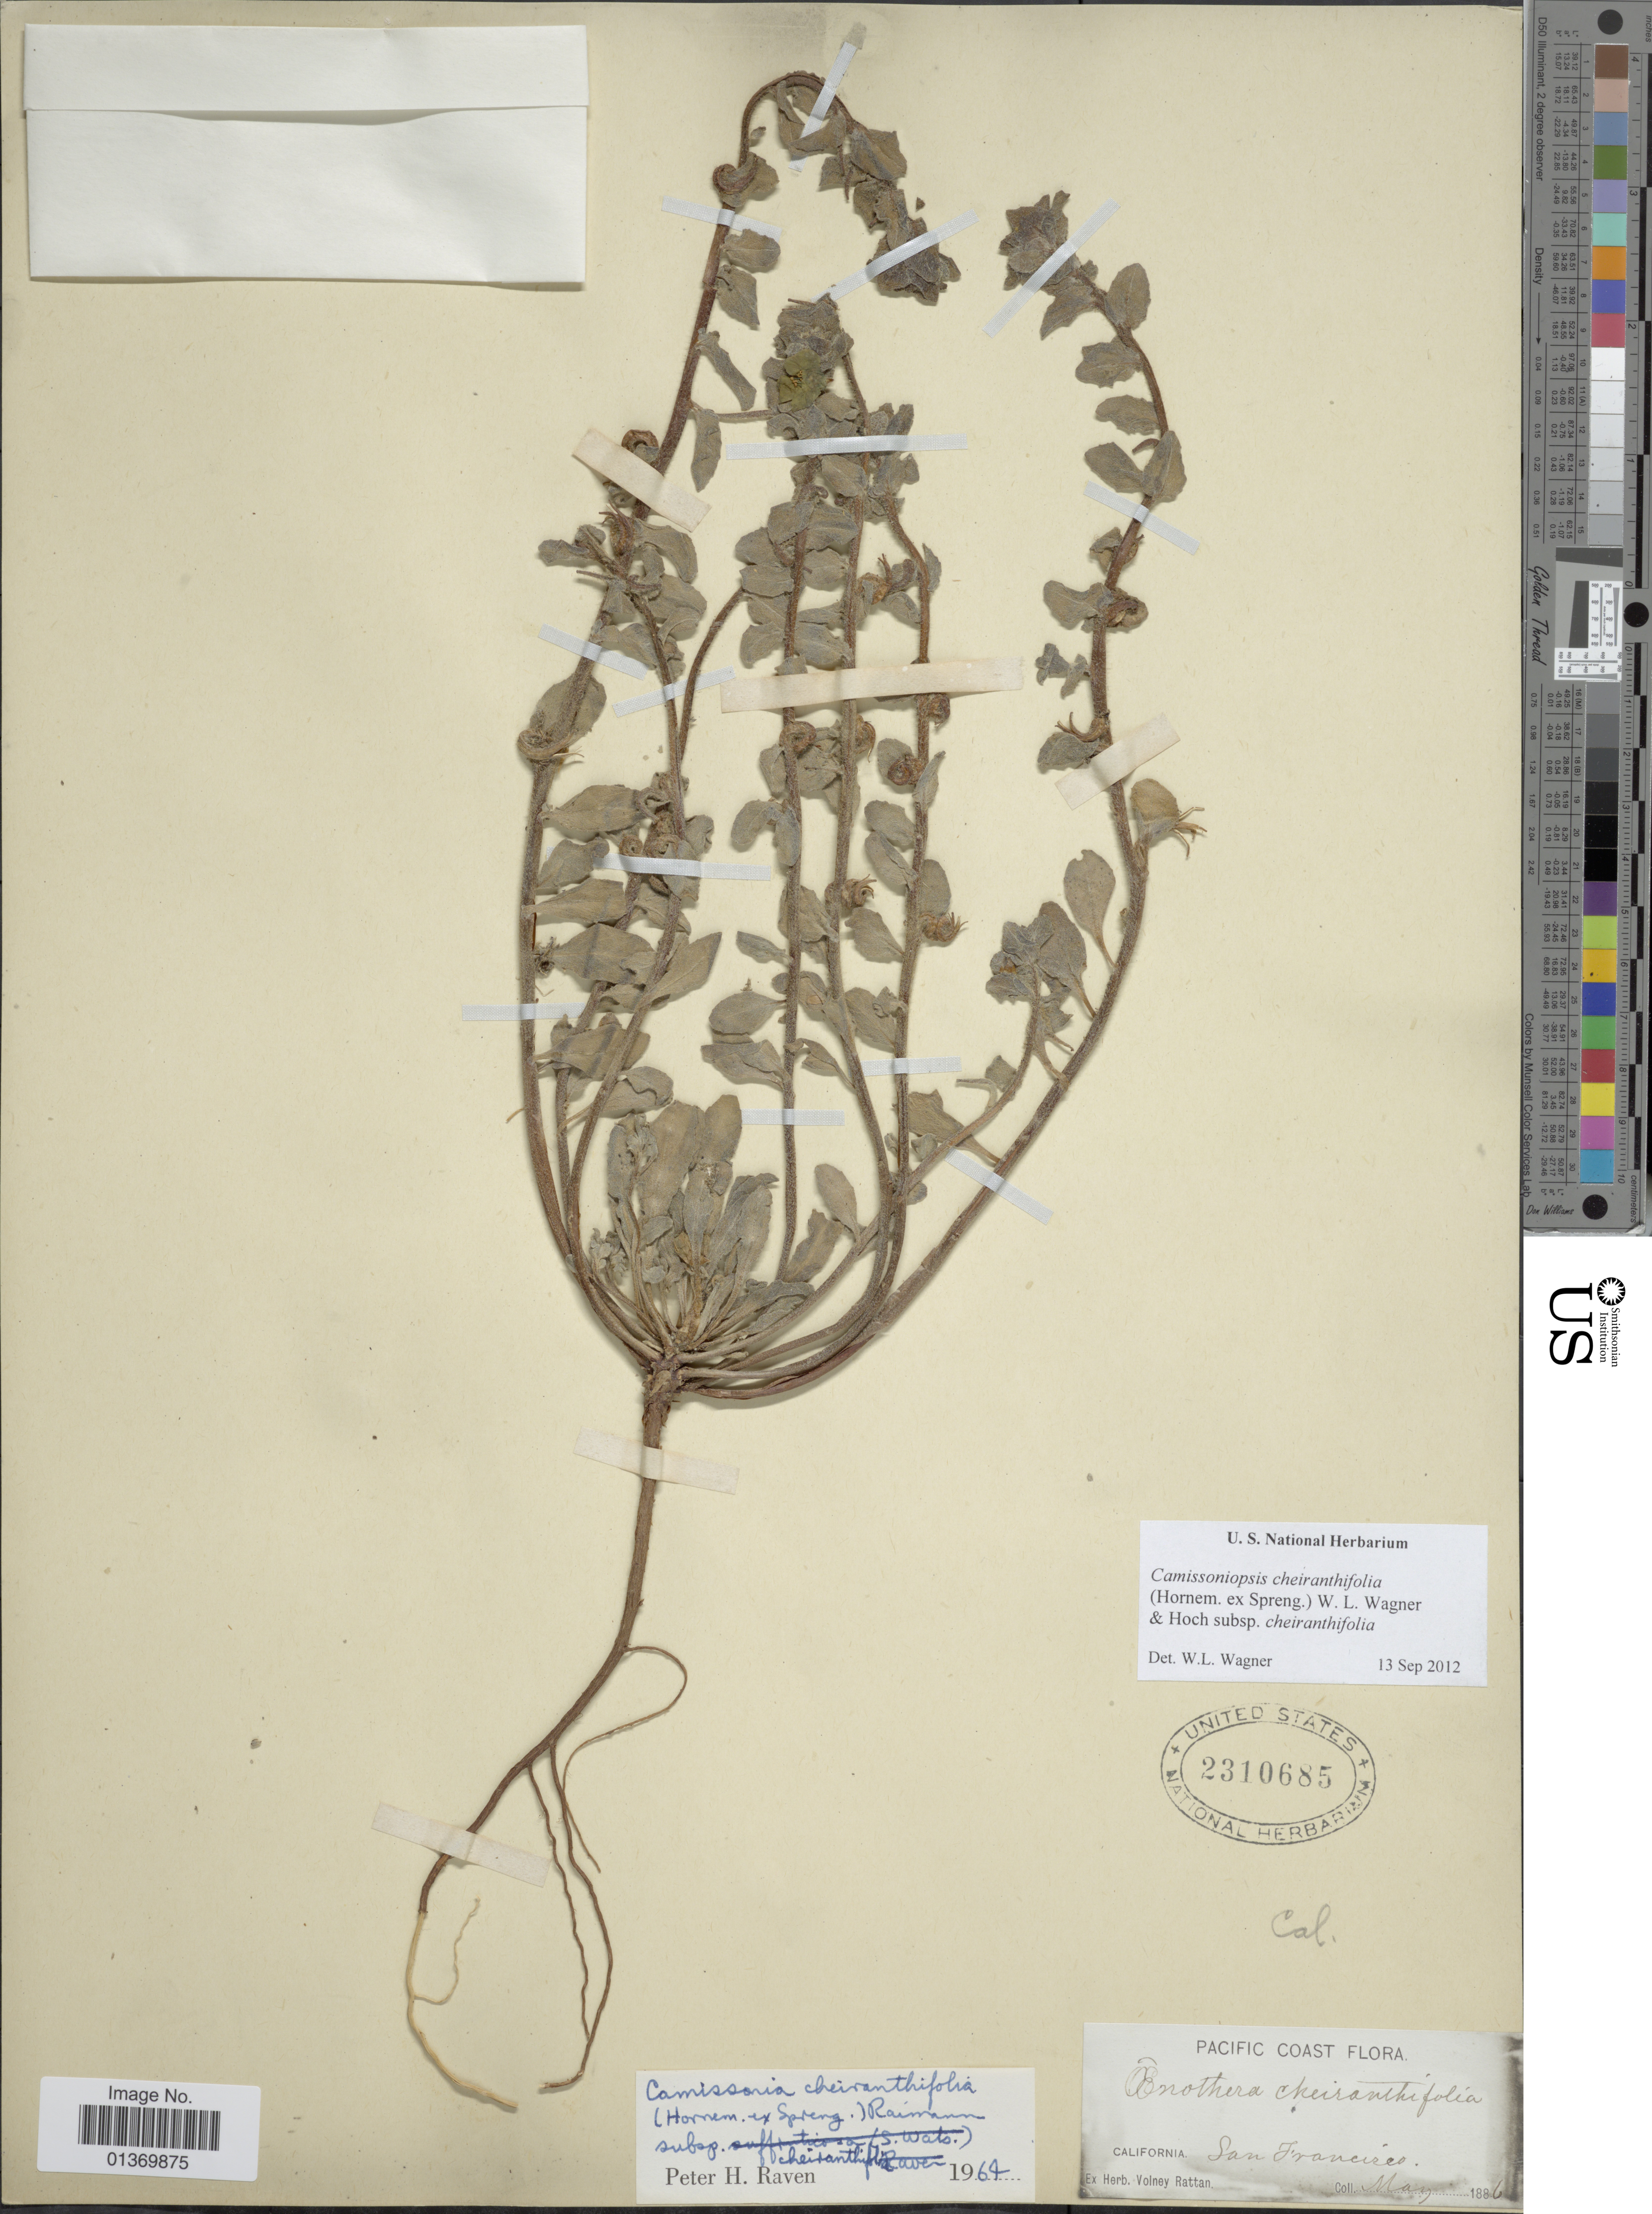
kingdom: Plantae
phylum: Tracheophyta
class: Magnoliopsida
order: Myrtales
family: Onagraceae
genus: Camissoniopsis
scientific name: Camissoniopsis cheiranthifolia subsp. cheiranthifolia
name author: (Hornem. ex Spreng.) W.L. Wagner & Hoch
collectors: ex herb. Voiney Rattan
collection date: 1886-05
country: United States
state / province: California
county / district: San Francisco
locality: Pacific Coast Flora, San Francisco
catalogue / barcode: US 2310685